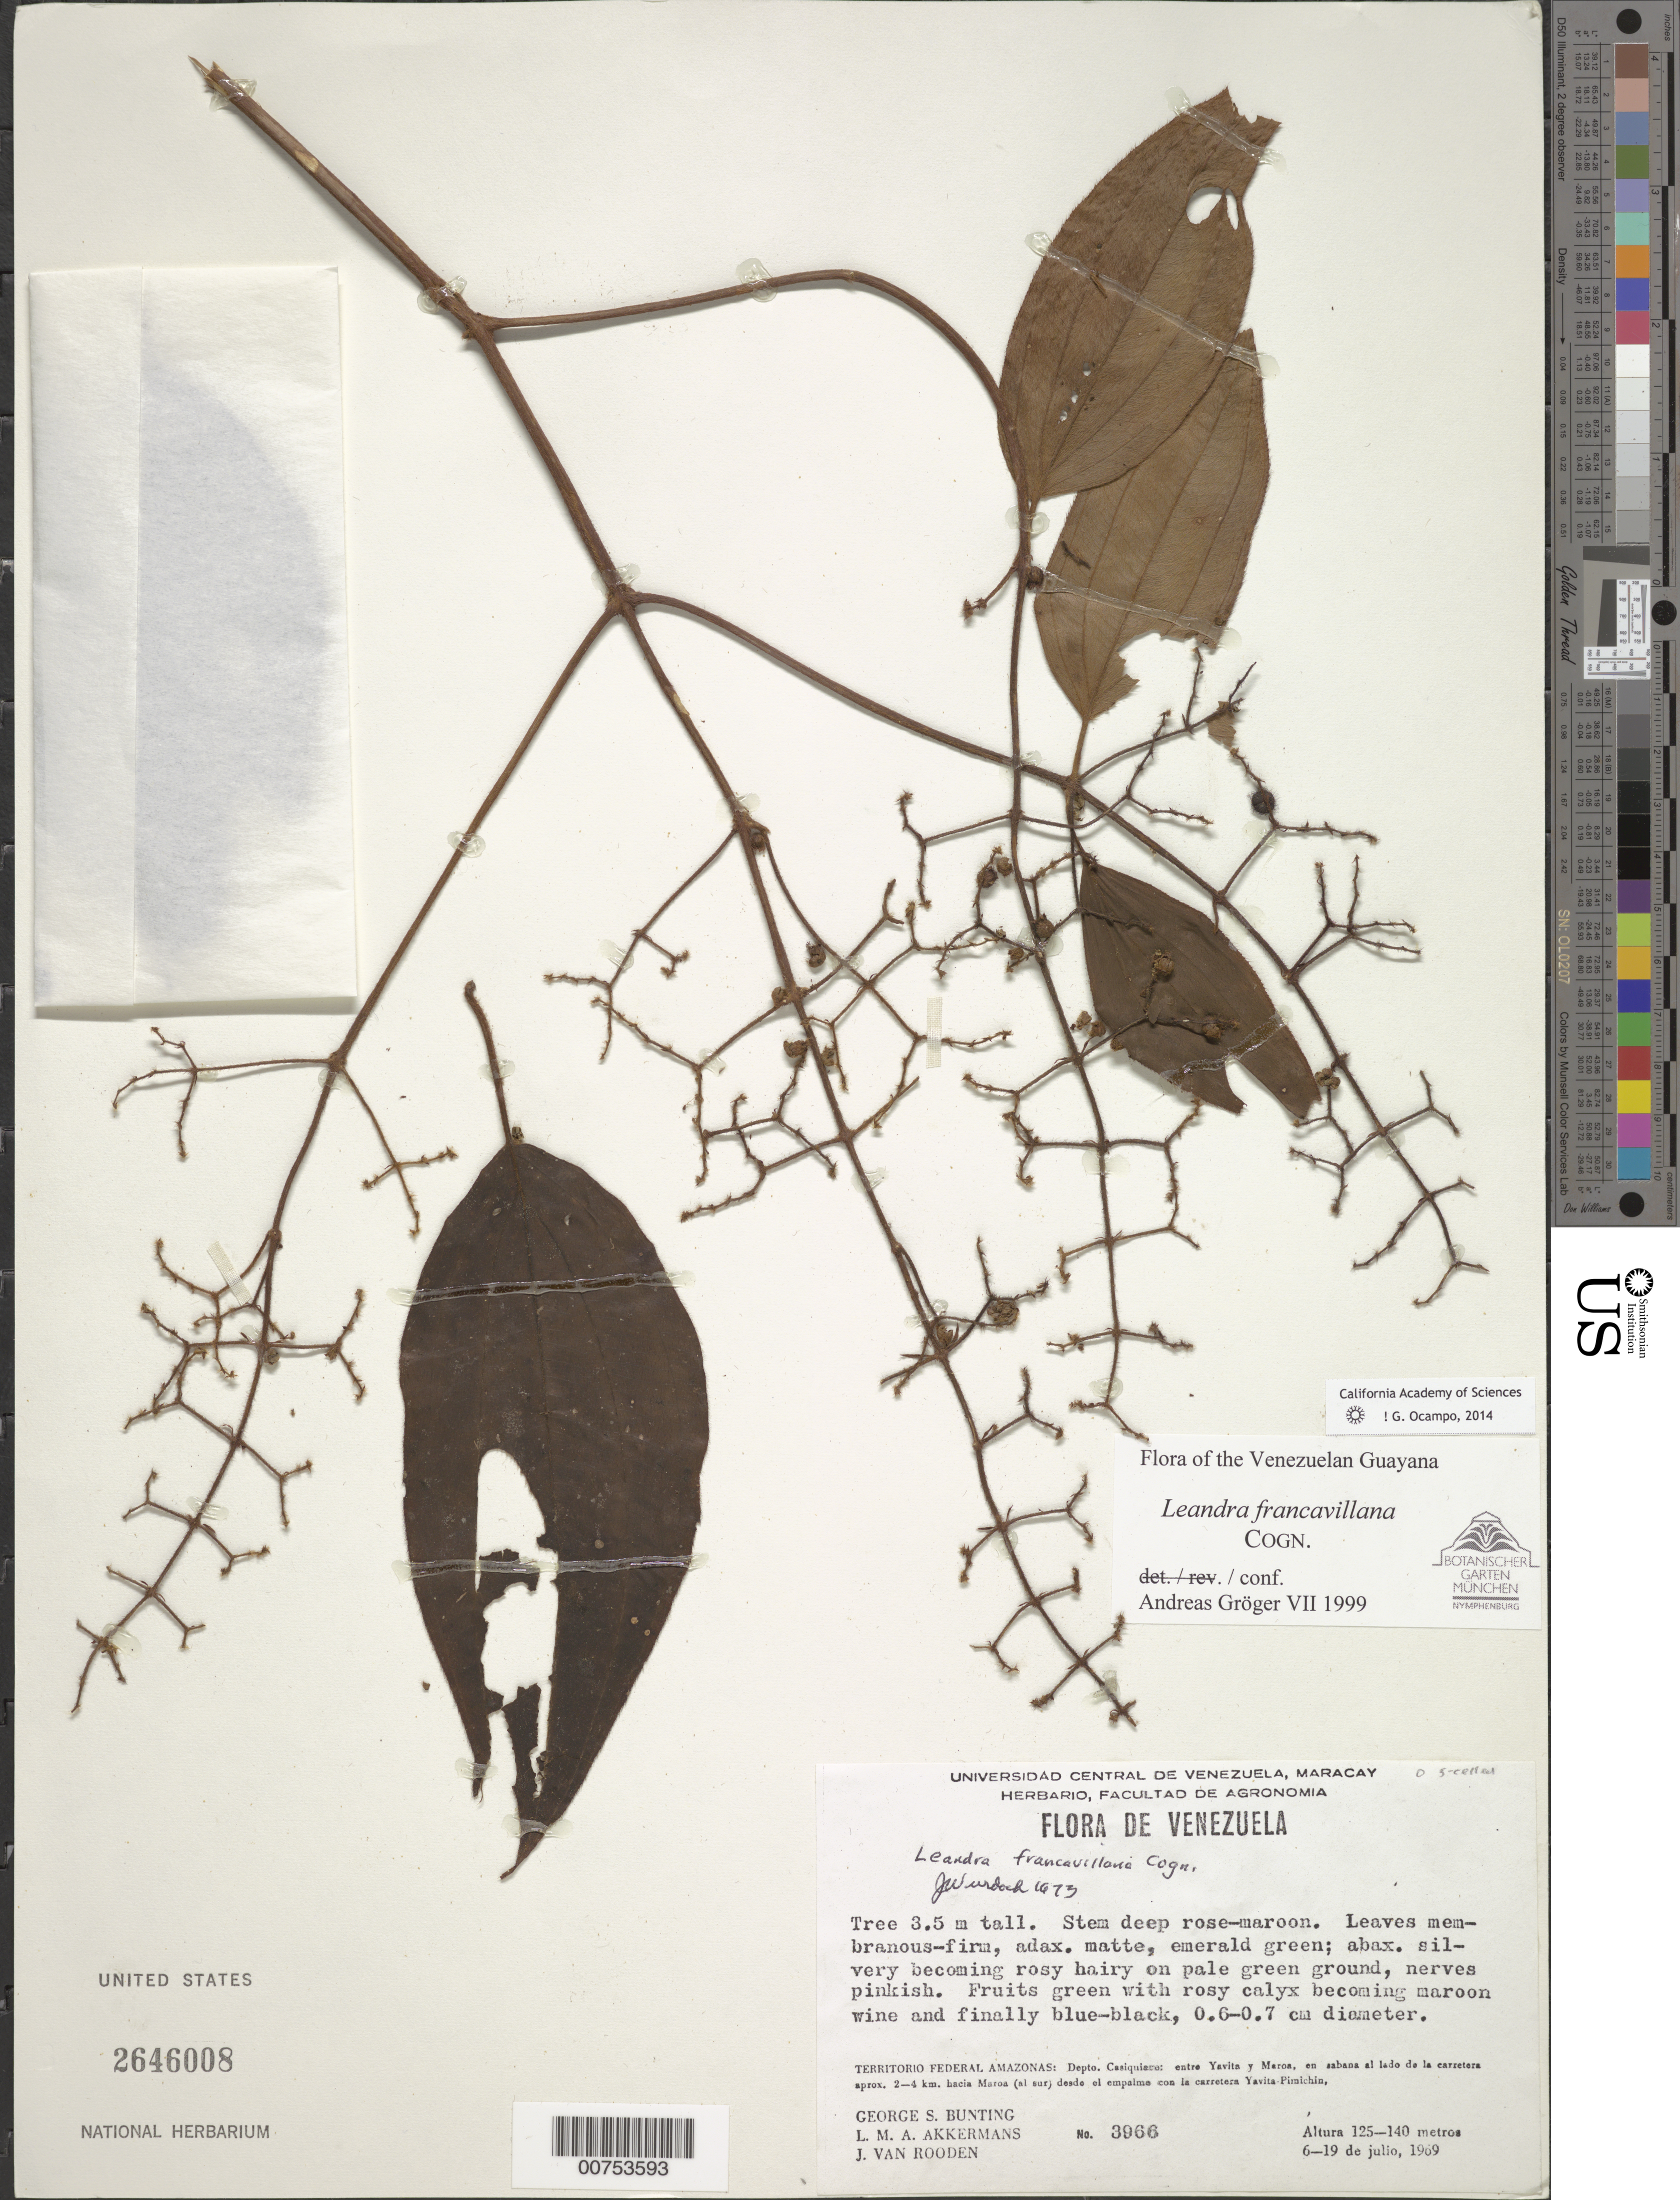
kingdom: Plantae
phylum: Tracheophyta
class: Magnoliopsida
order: Myrtales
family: Melastomataceae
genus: Leandra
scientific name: Leandra francavillana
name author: Cogn.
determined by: Gröger, A.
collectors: G. S. Bunting, L. M. Akkermans & J. Van Rooden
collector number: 3966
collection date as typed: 6-Jul-69 to 19-Jul-69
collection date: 1969-07-06/1969-07-19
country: Venezuela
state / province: Amazonas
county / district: Maroa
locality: Yavita to Maroa, aprox 2-4 km hacia Maroa (al sur) desde el empalme con la carretera Yavita Pimichin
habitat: Savanna along road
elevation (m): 125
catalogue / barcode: US 2646008